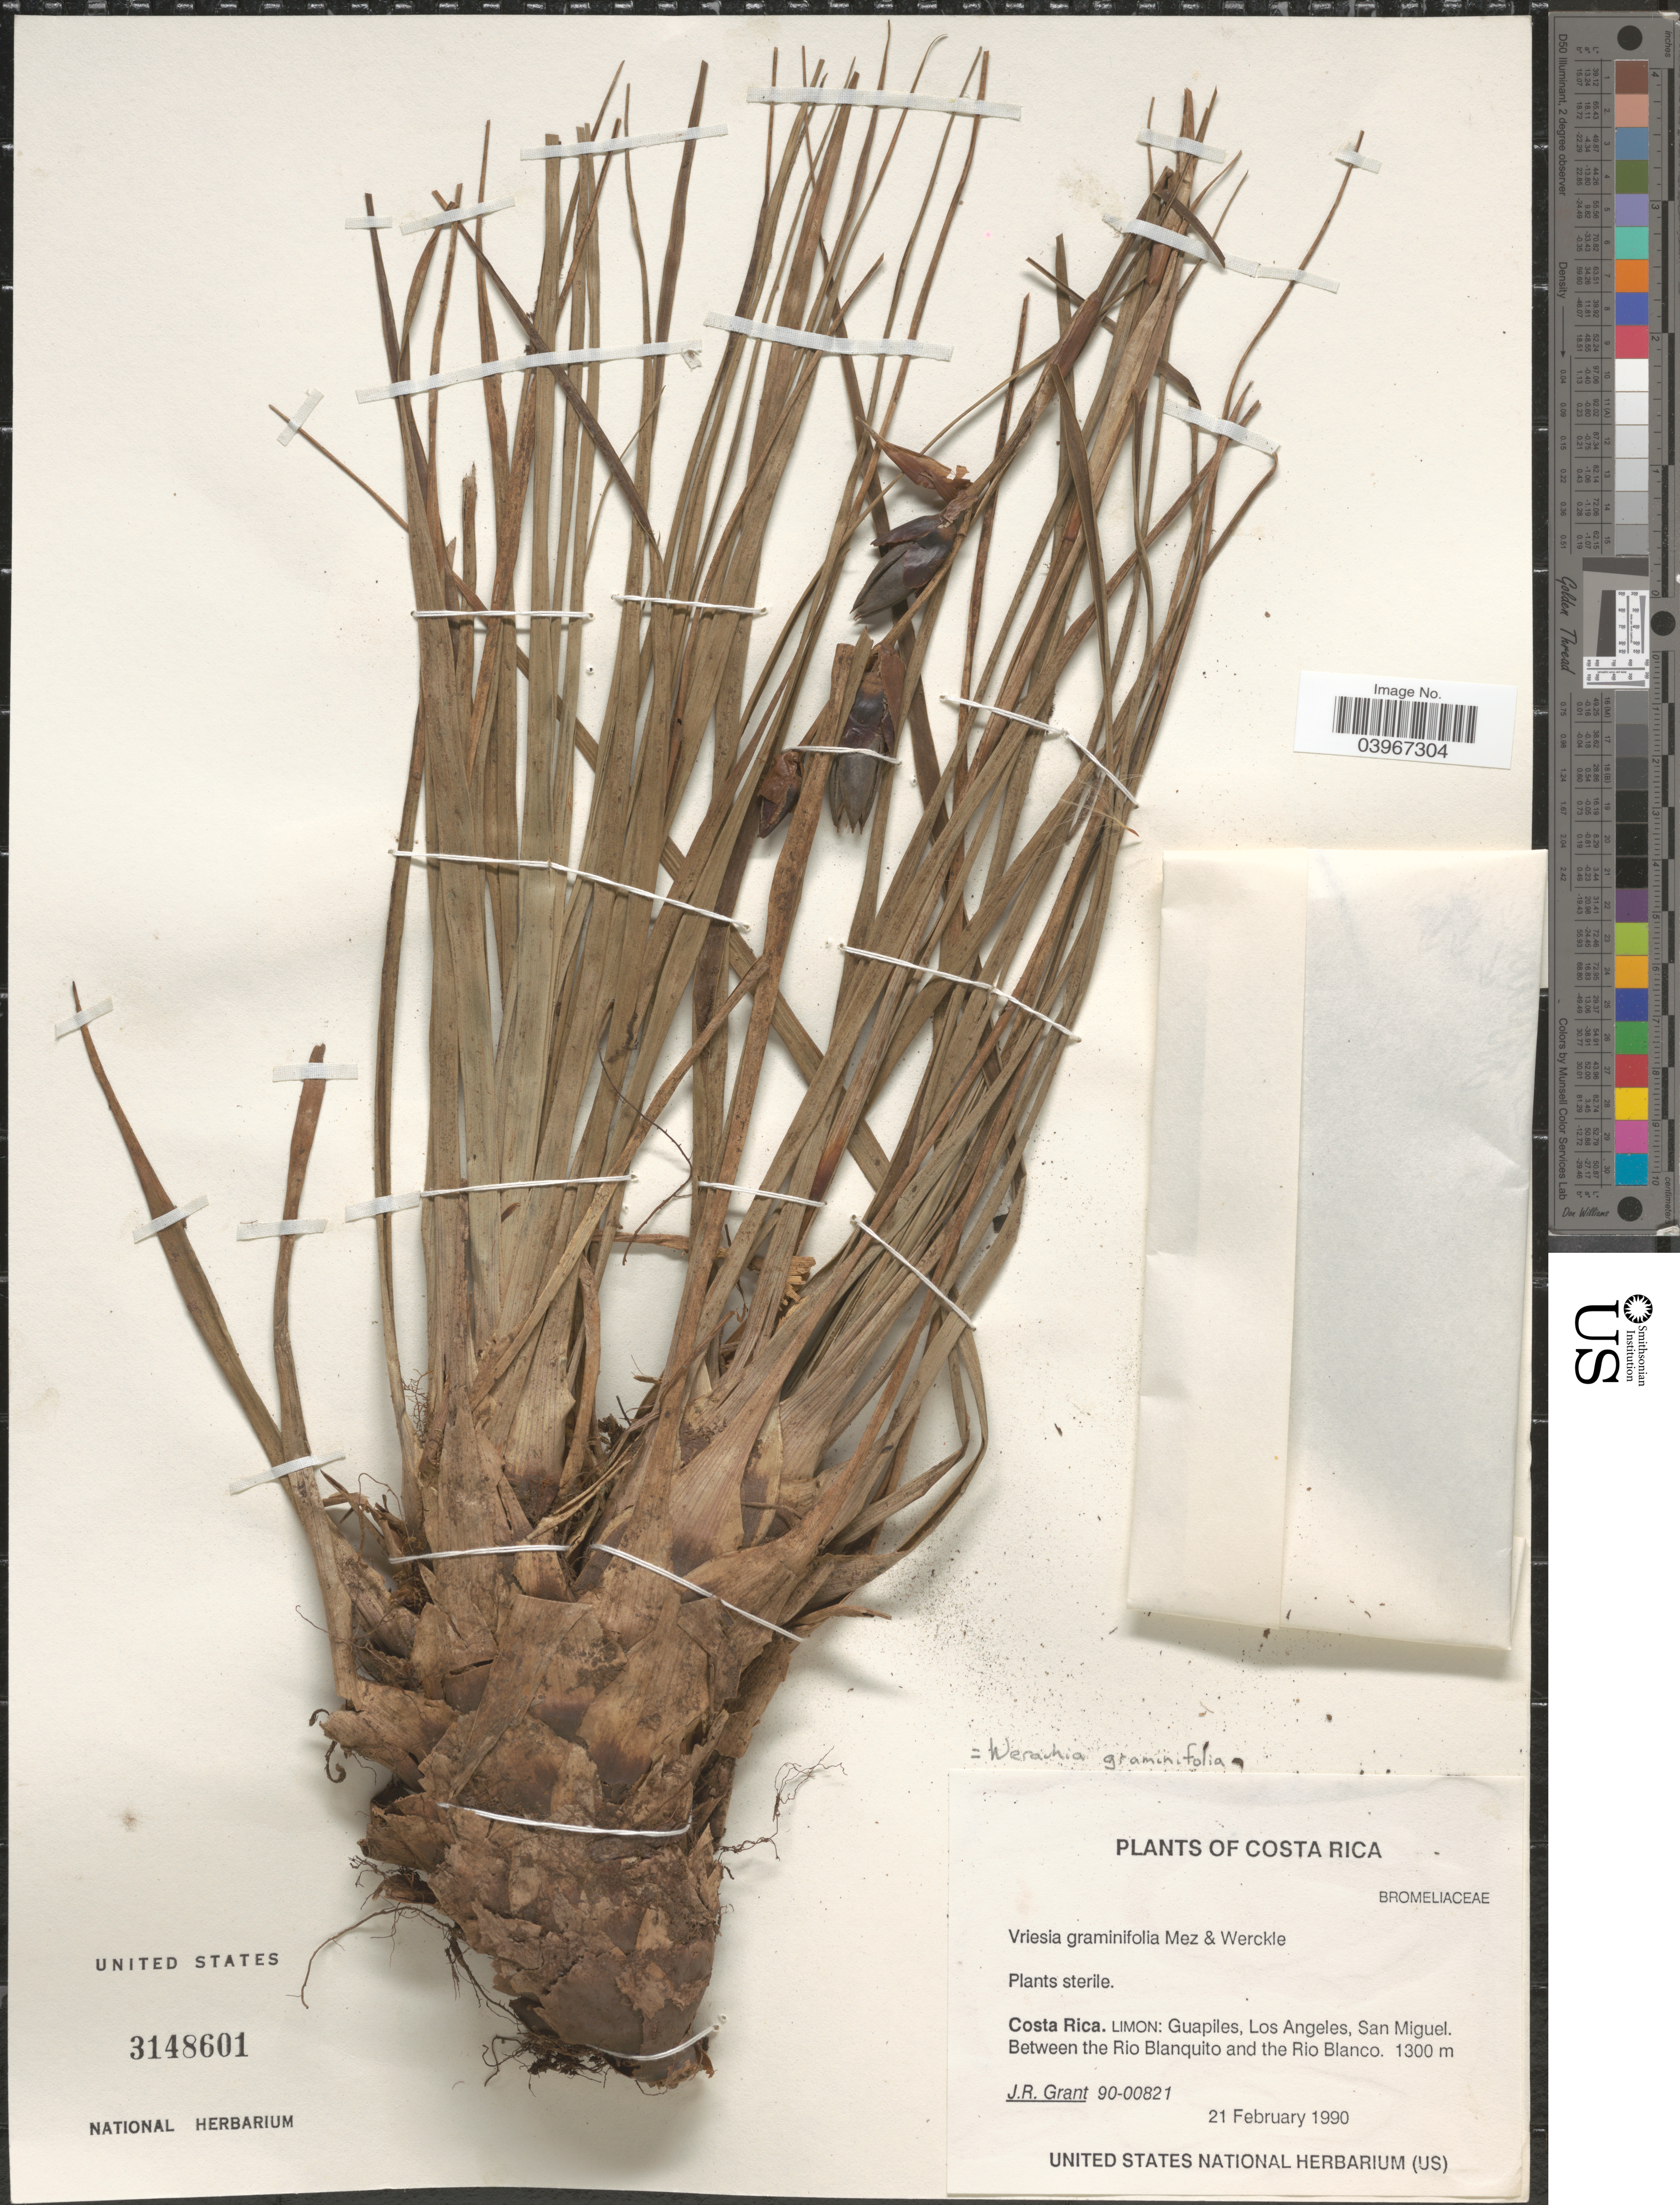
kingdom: Plantae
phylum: Tracheophyta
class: Liliopsida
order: Poales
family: Bromeliaceae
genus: Werauhia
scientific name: Werauhia graminifolia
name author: (Mez & Wercklé) J.R. Grant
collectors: J. Grant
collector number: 90-00821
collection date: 1990-02-21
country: Costa Rica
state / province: Limón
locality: Guapiles, Los Angeles, San Miguel. Between the Rio Blanquito and the Rio Blanco.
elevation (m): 1300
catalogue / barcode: US 3148601